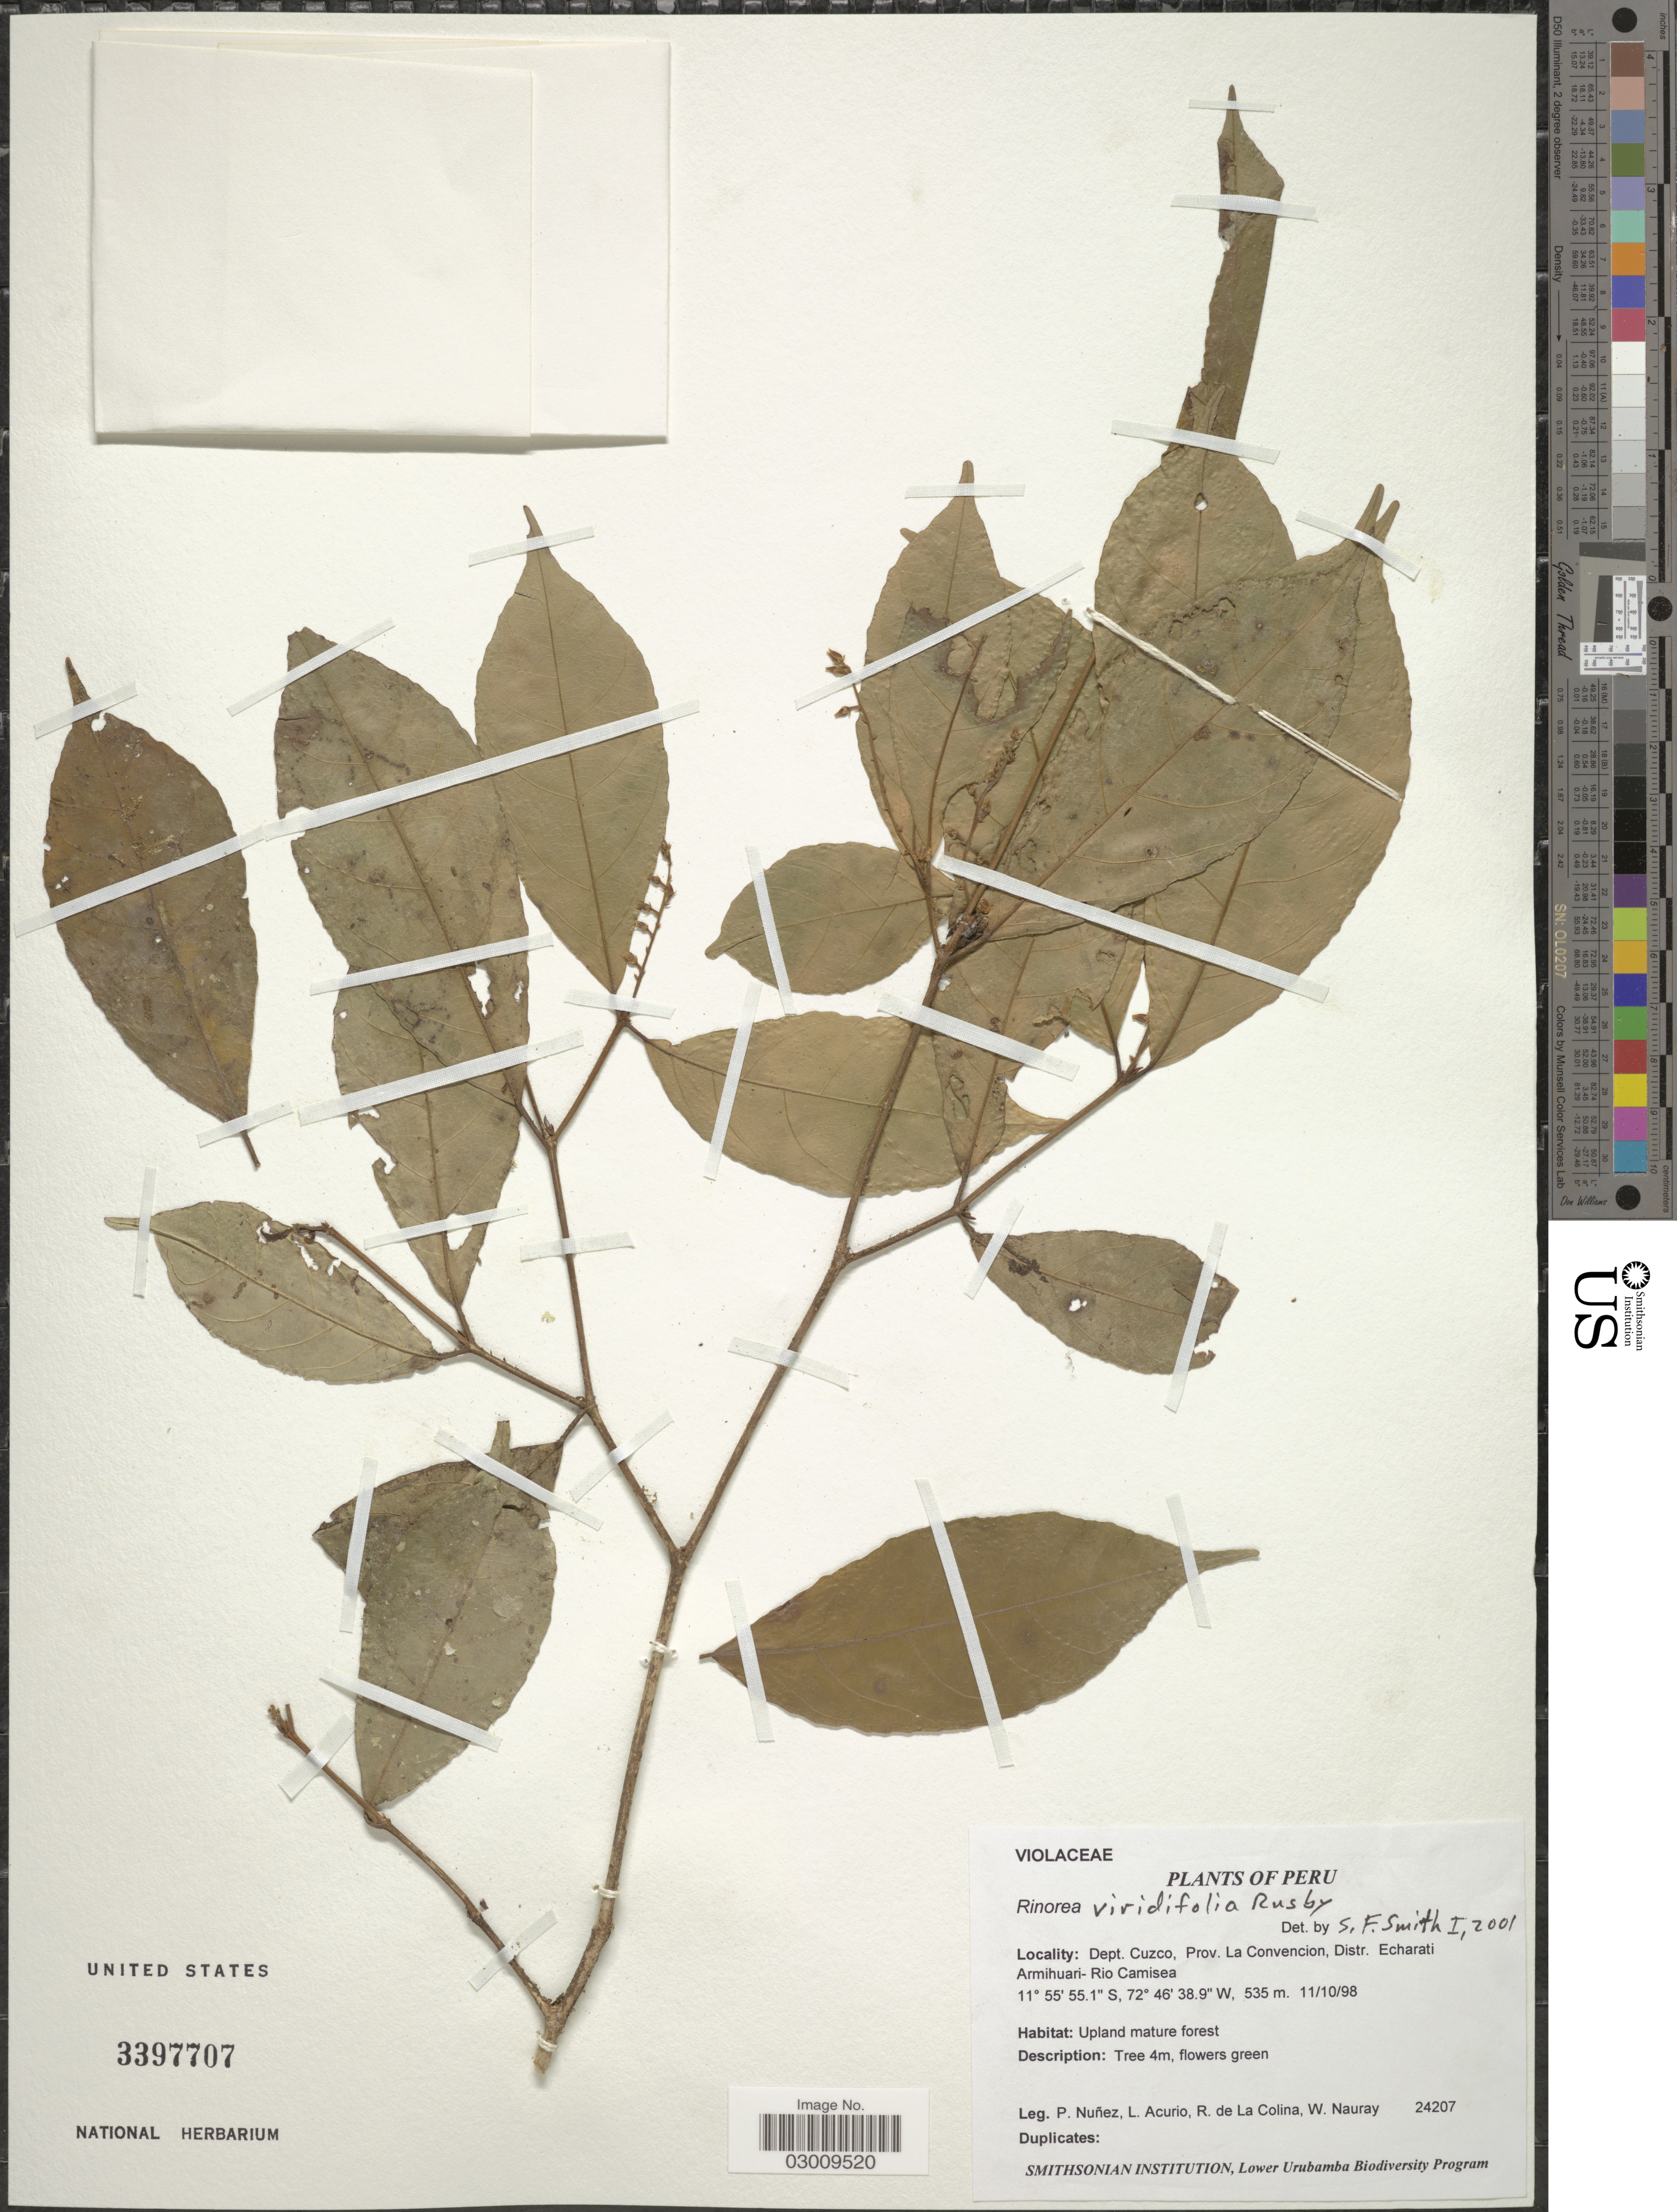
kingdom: Plantae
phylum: Tracheophyta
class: Magnoliopsida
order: Malpighiales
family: Violaceae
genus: Rinorea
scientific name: Rinorea viridifolia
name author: Rusby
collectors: P. Nuñez V., L. Acurio, R. Colina & W. Nauray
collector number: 24207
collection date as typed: Transcribed d/m/y: 11/10/98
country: Peru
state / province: Cusco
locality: Dept. Cuzco, Prov. la Convencion, Distr. Echarati Armihuari-Rio Camisea.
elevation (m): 535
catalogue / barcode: US 3397707